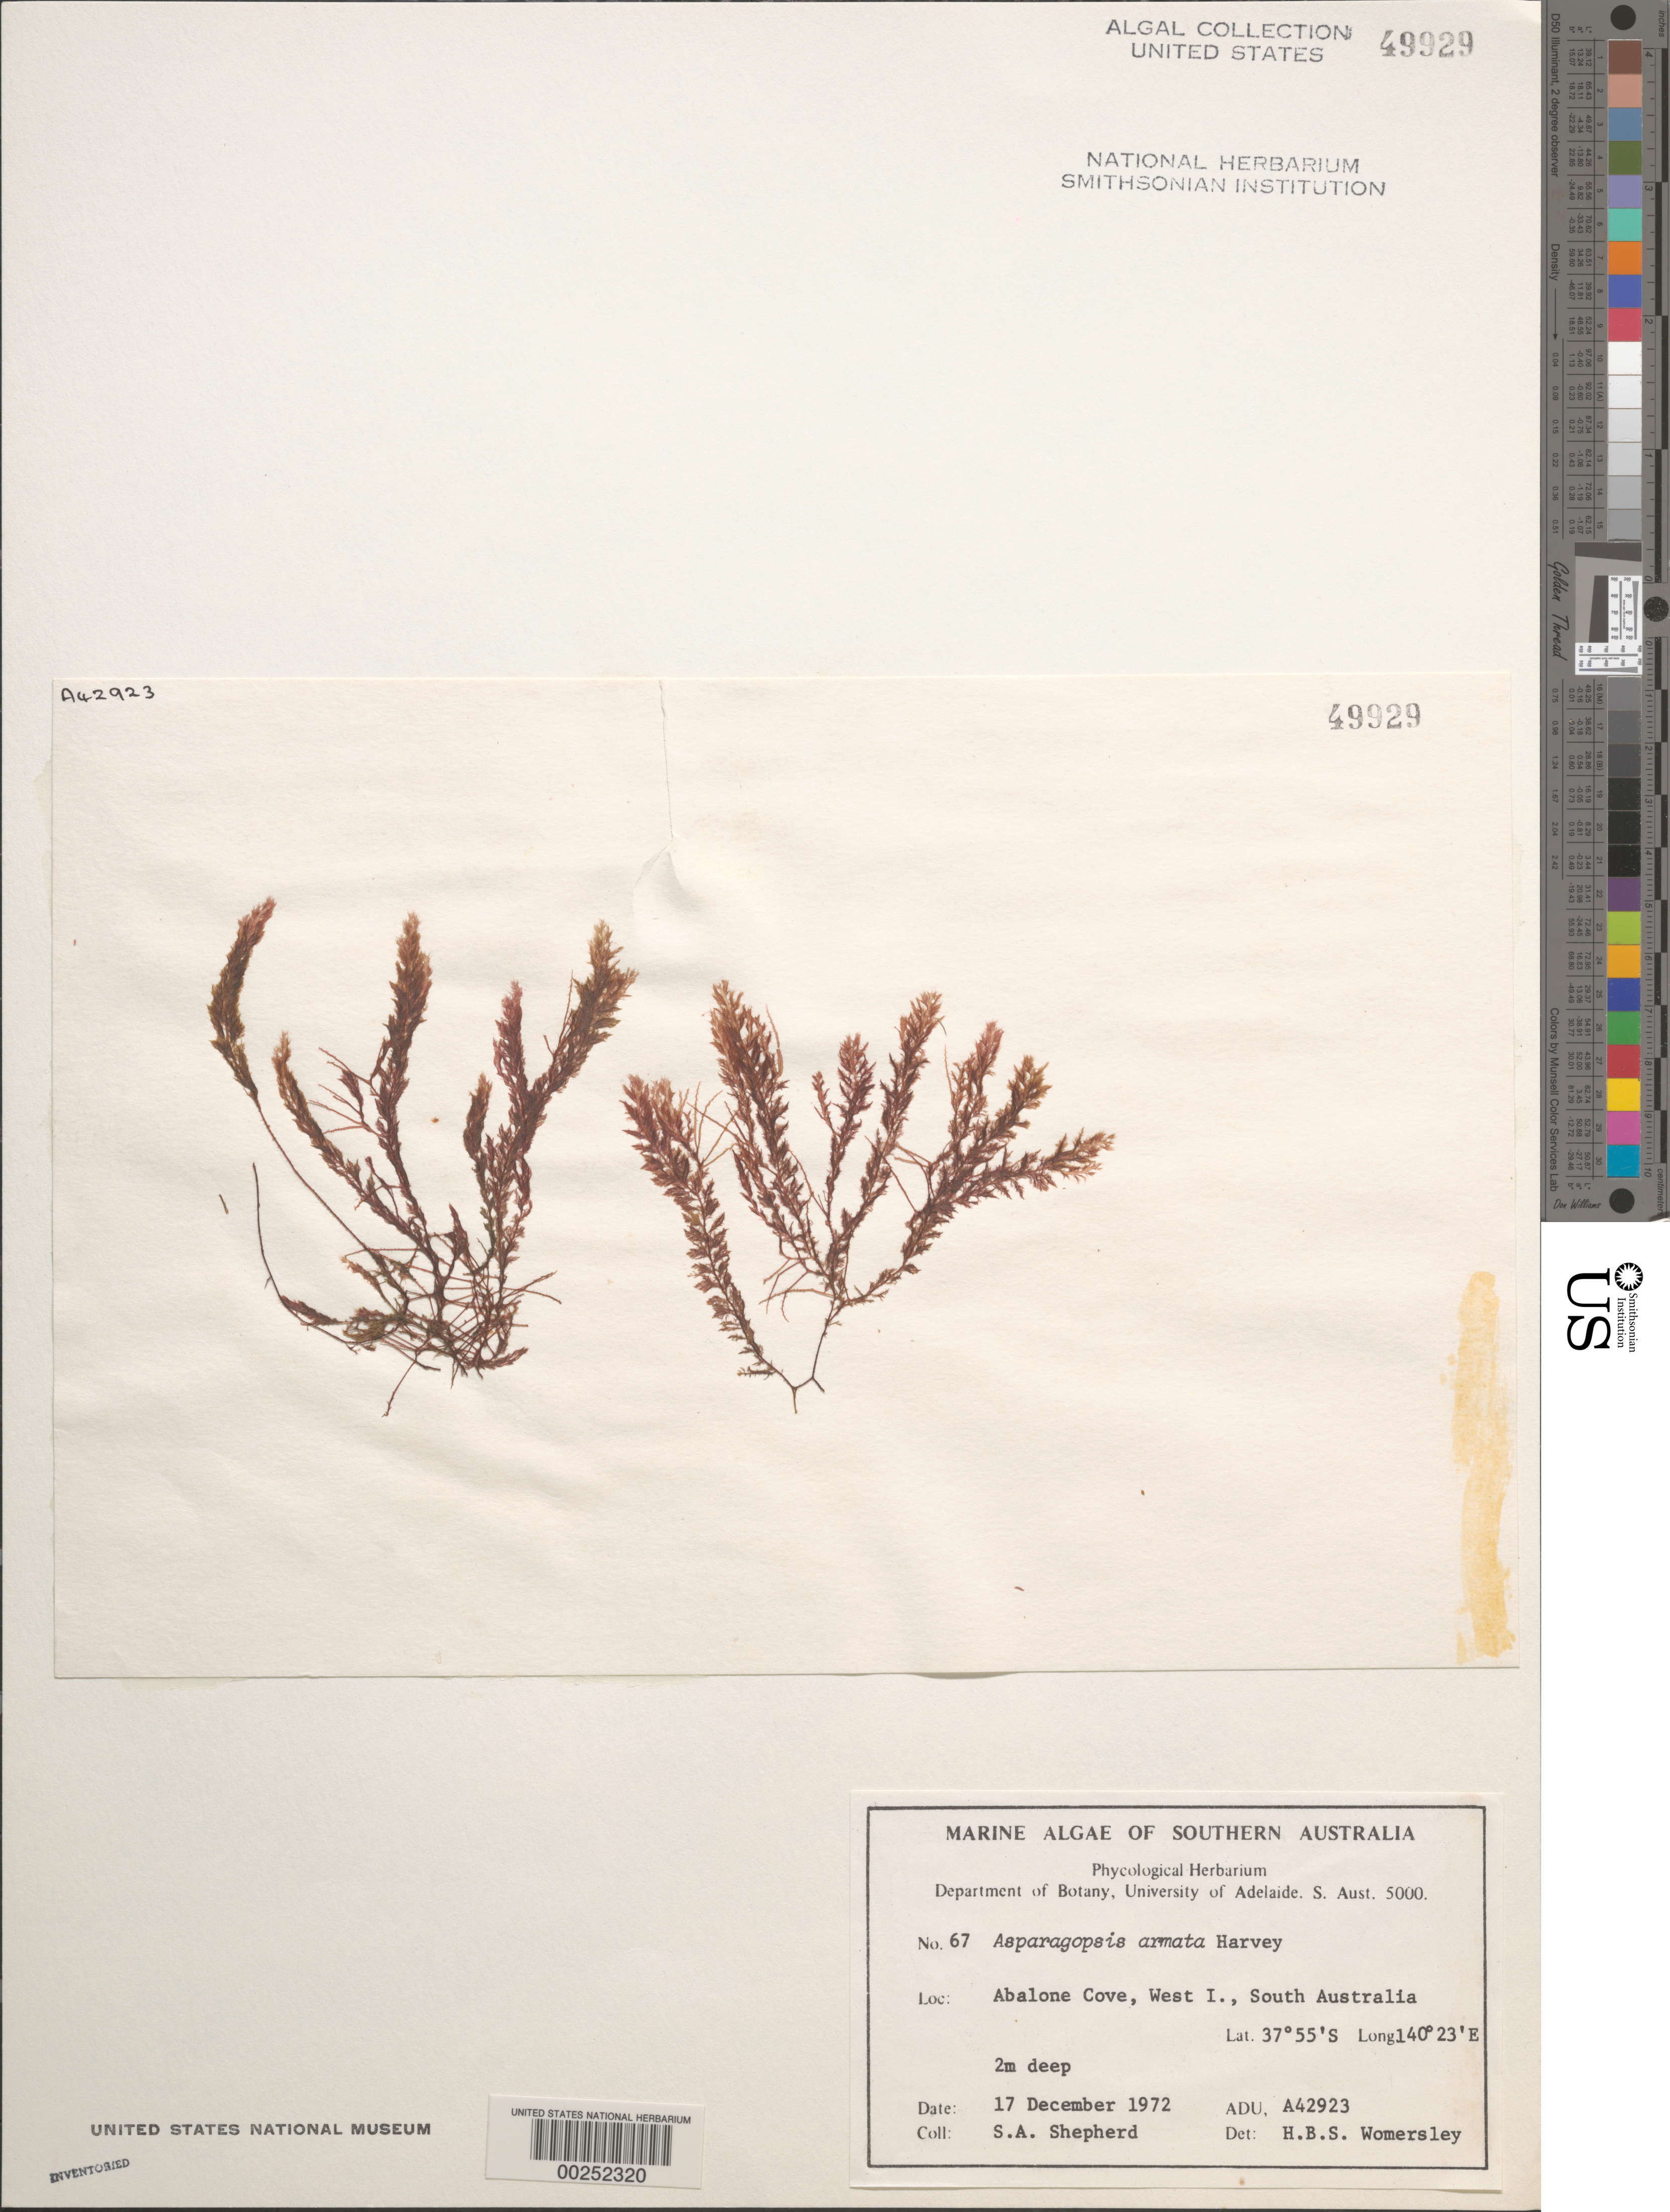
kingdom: Plantae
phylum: Rhodophyta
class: Florideophyceae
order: Bonnemaisoniales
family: Bonnemaisoniaceae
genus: Asparagopsis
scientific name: Asparagopsis armata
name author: Harv.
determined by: Womersley, H. B. S.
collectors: S. Shepherd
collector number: ADU A42923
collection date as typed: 17 Dec 1972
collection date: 1972-12-17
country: Australia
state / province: South Australia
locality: Abalone Cove, west island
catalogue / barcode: US 49929